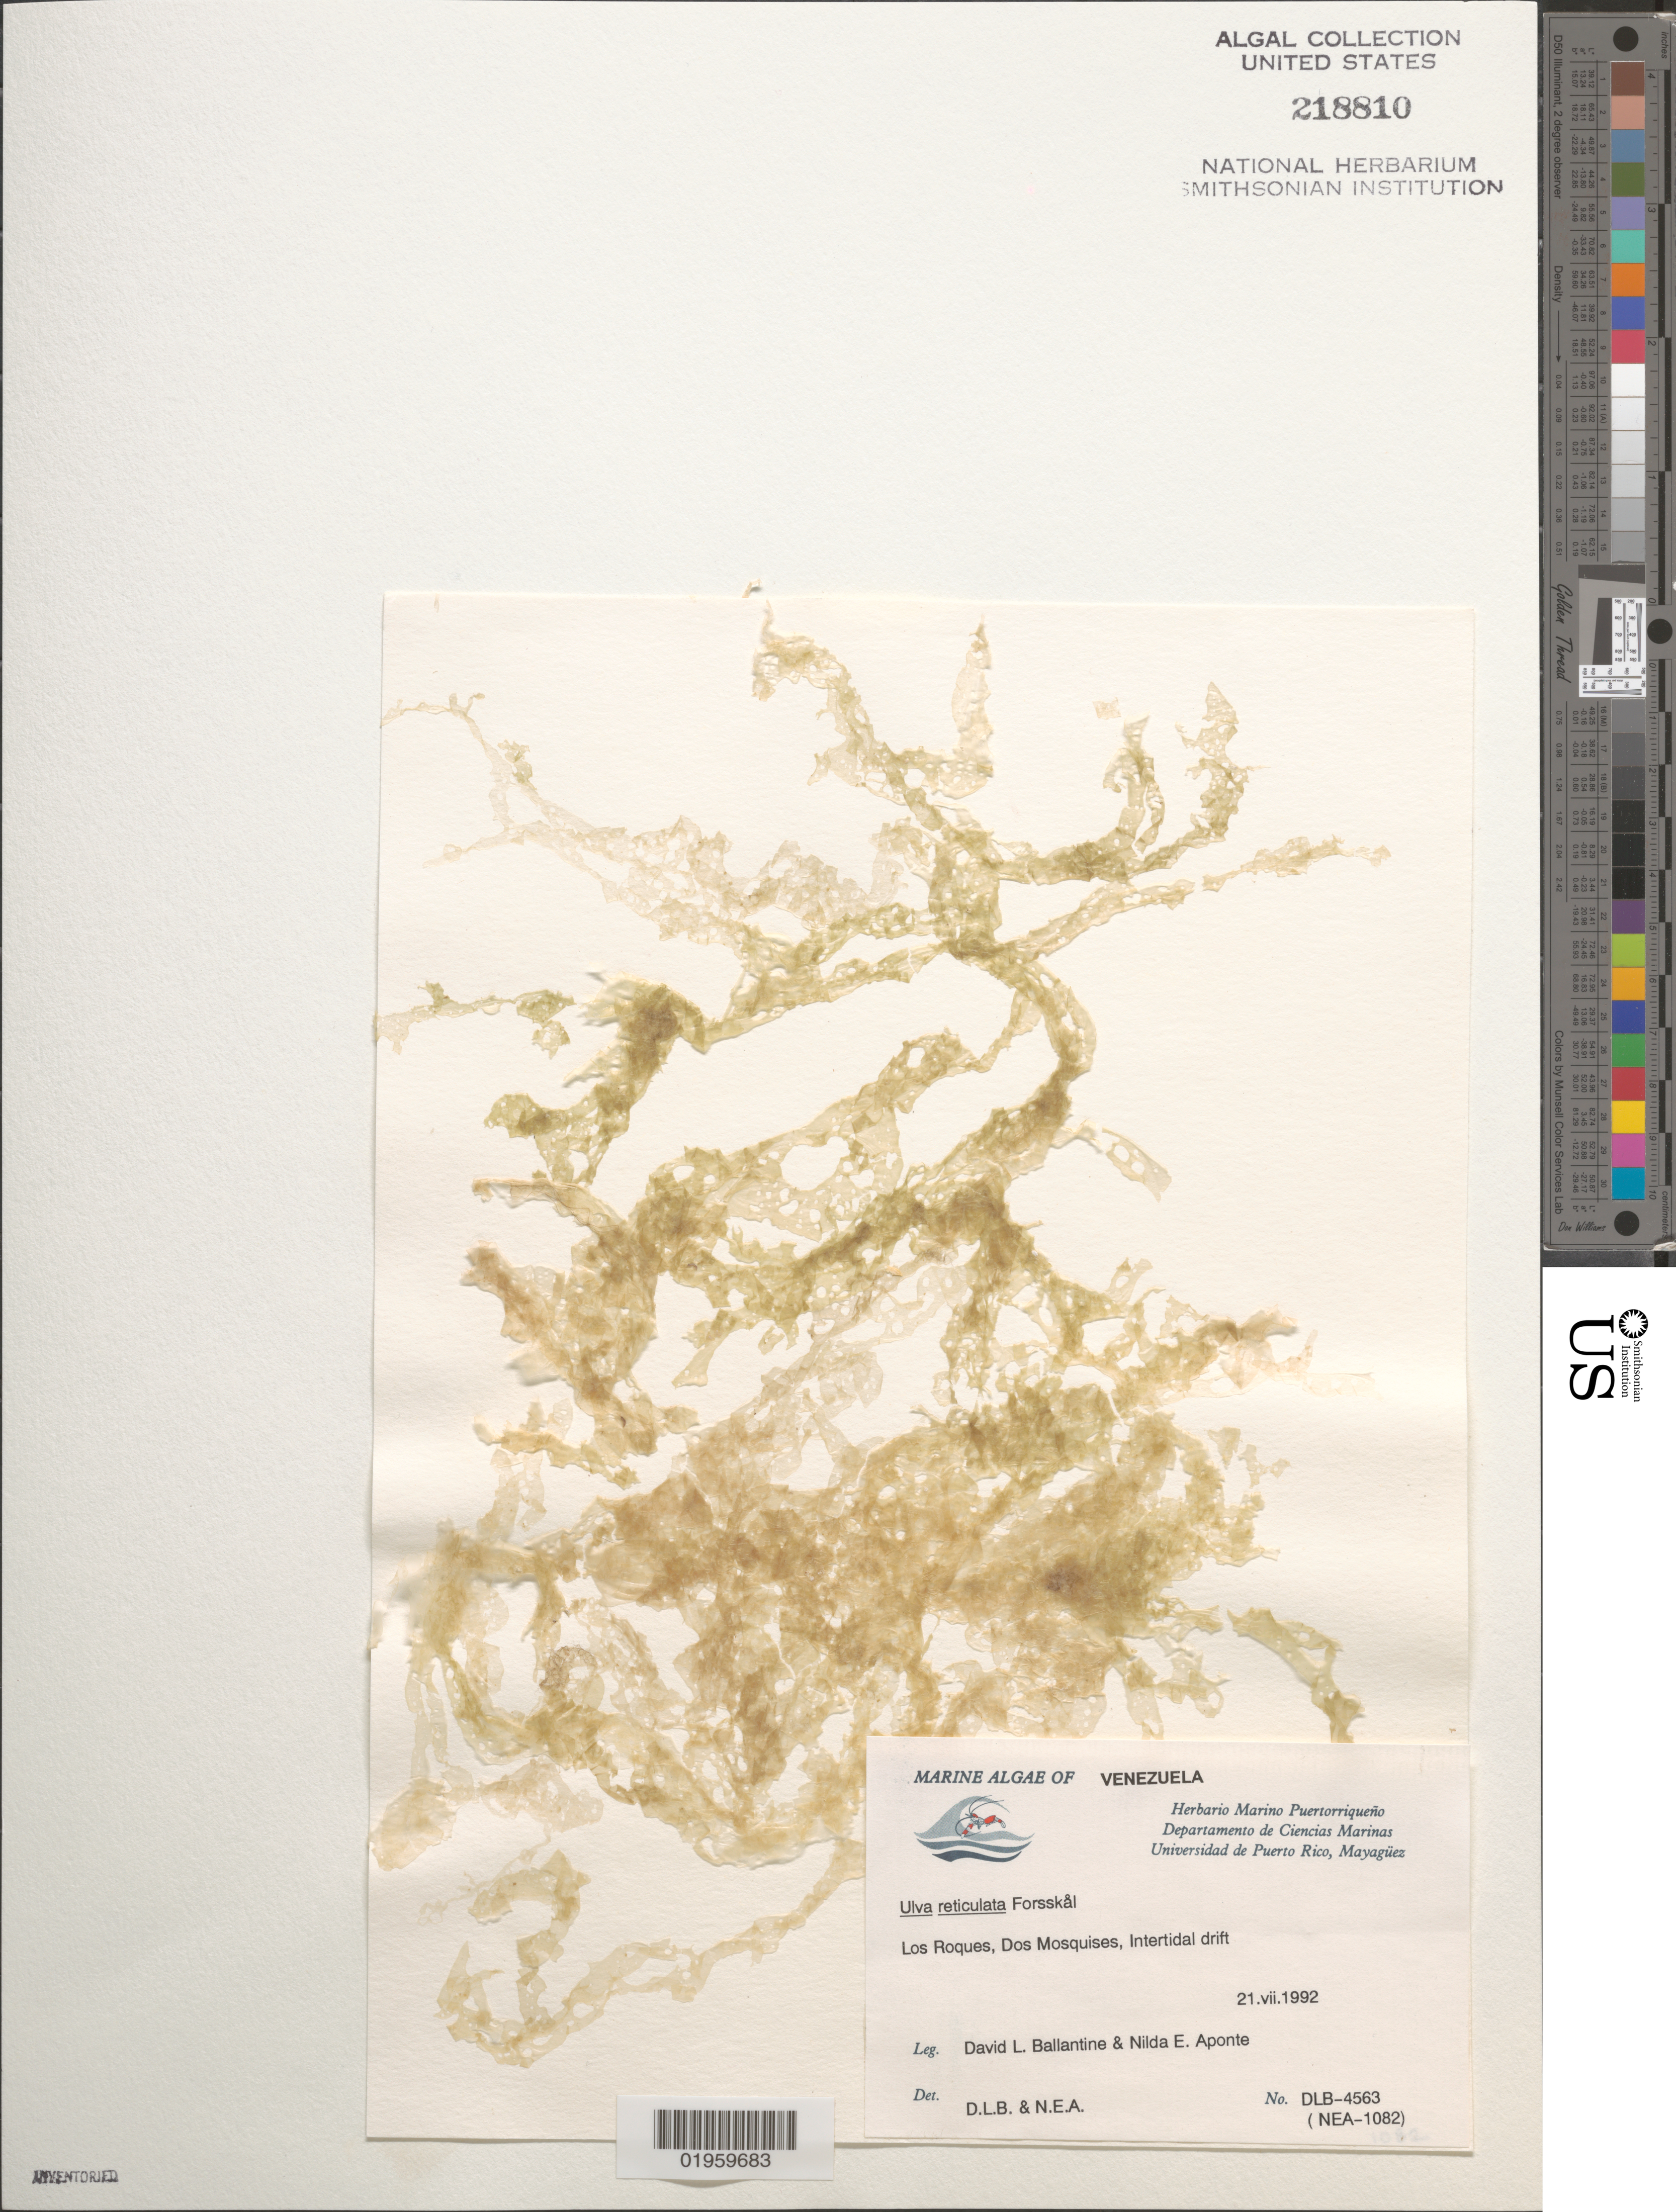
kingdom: Plantae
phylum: Chlorophyta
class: Ulvophyceae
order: Ulvales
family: Ulvaceae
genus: Ulva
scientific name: Ulva reticulata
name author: Forssk.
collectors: D.L. Ballantine & N. E. Aponte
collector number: DLB-4563/(NEA-1082)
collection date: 1992-07-21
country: Venezuela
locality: Los Roques, Dos Mosquises, intertidal drift.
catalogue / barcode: US 218810